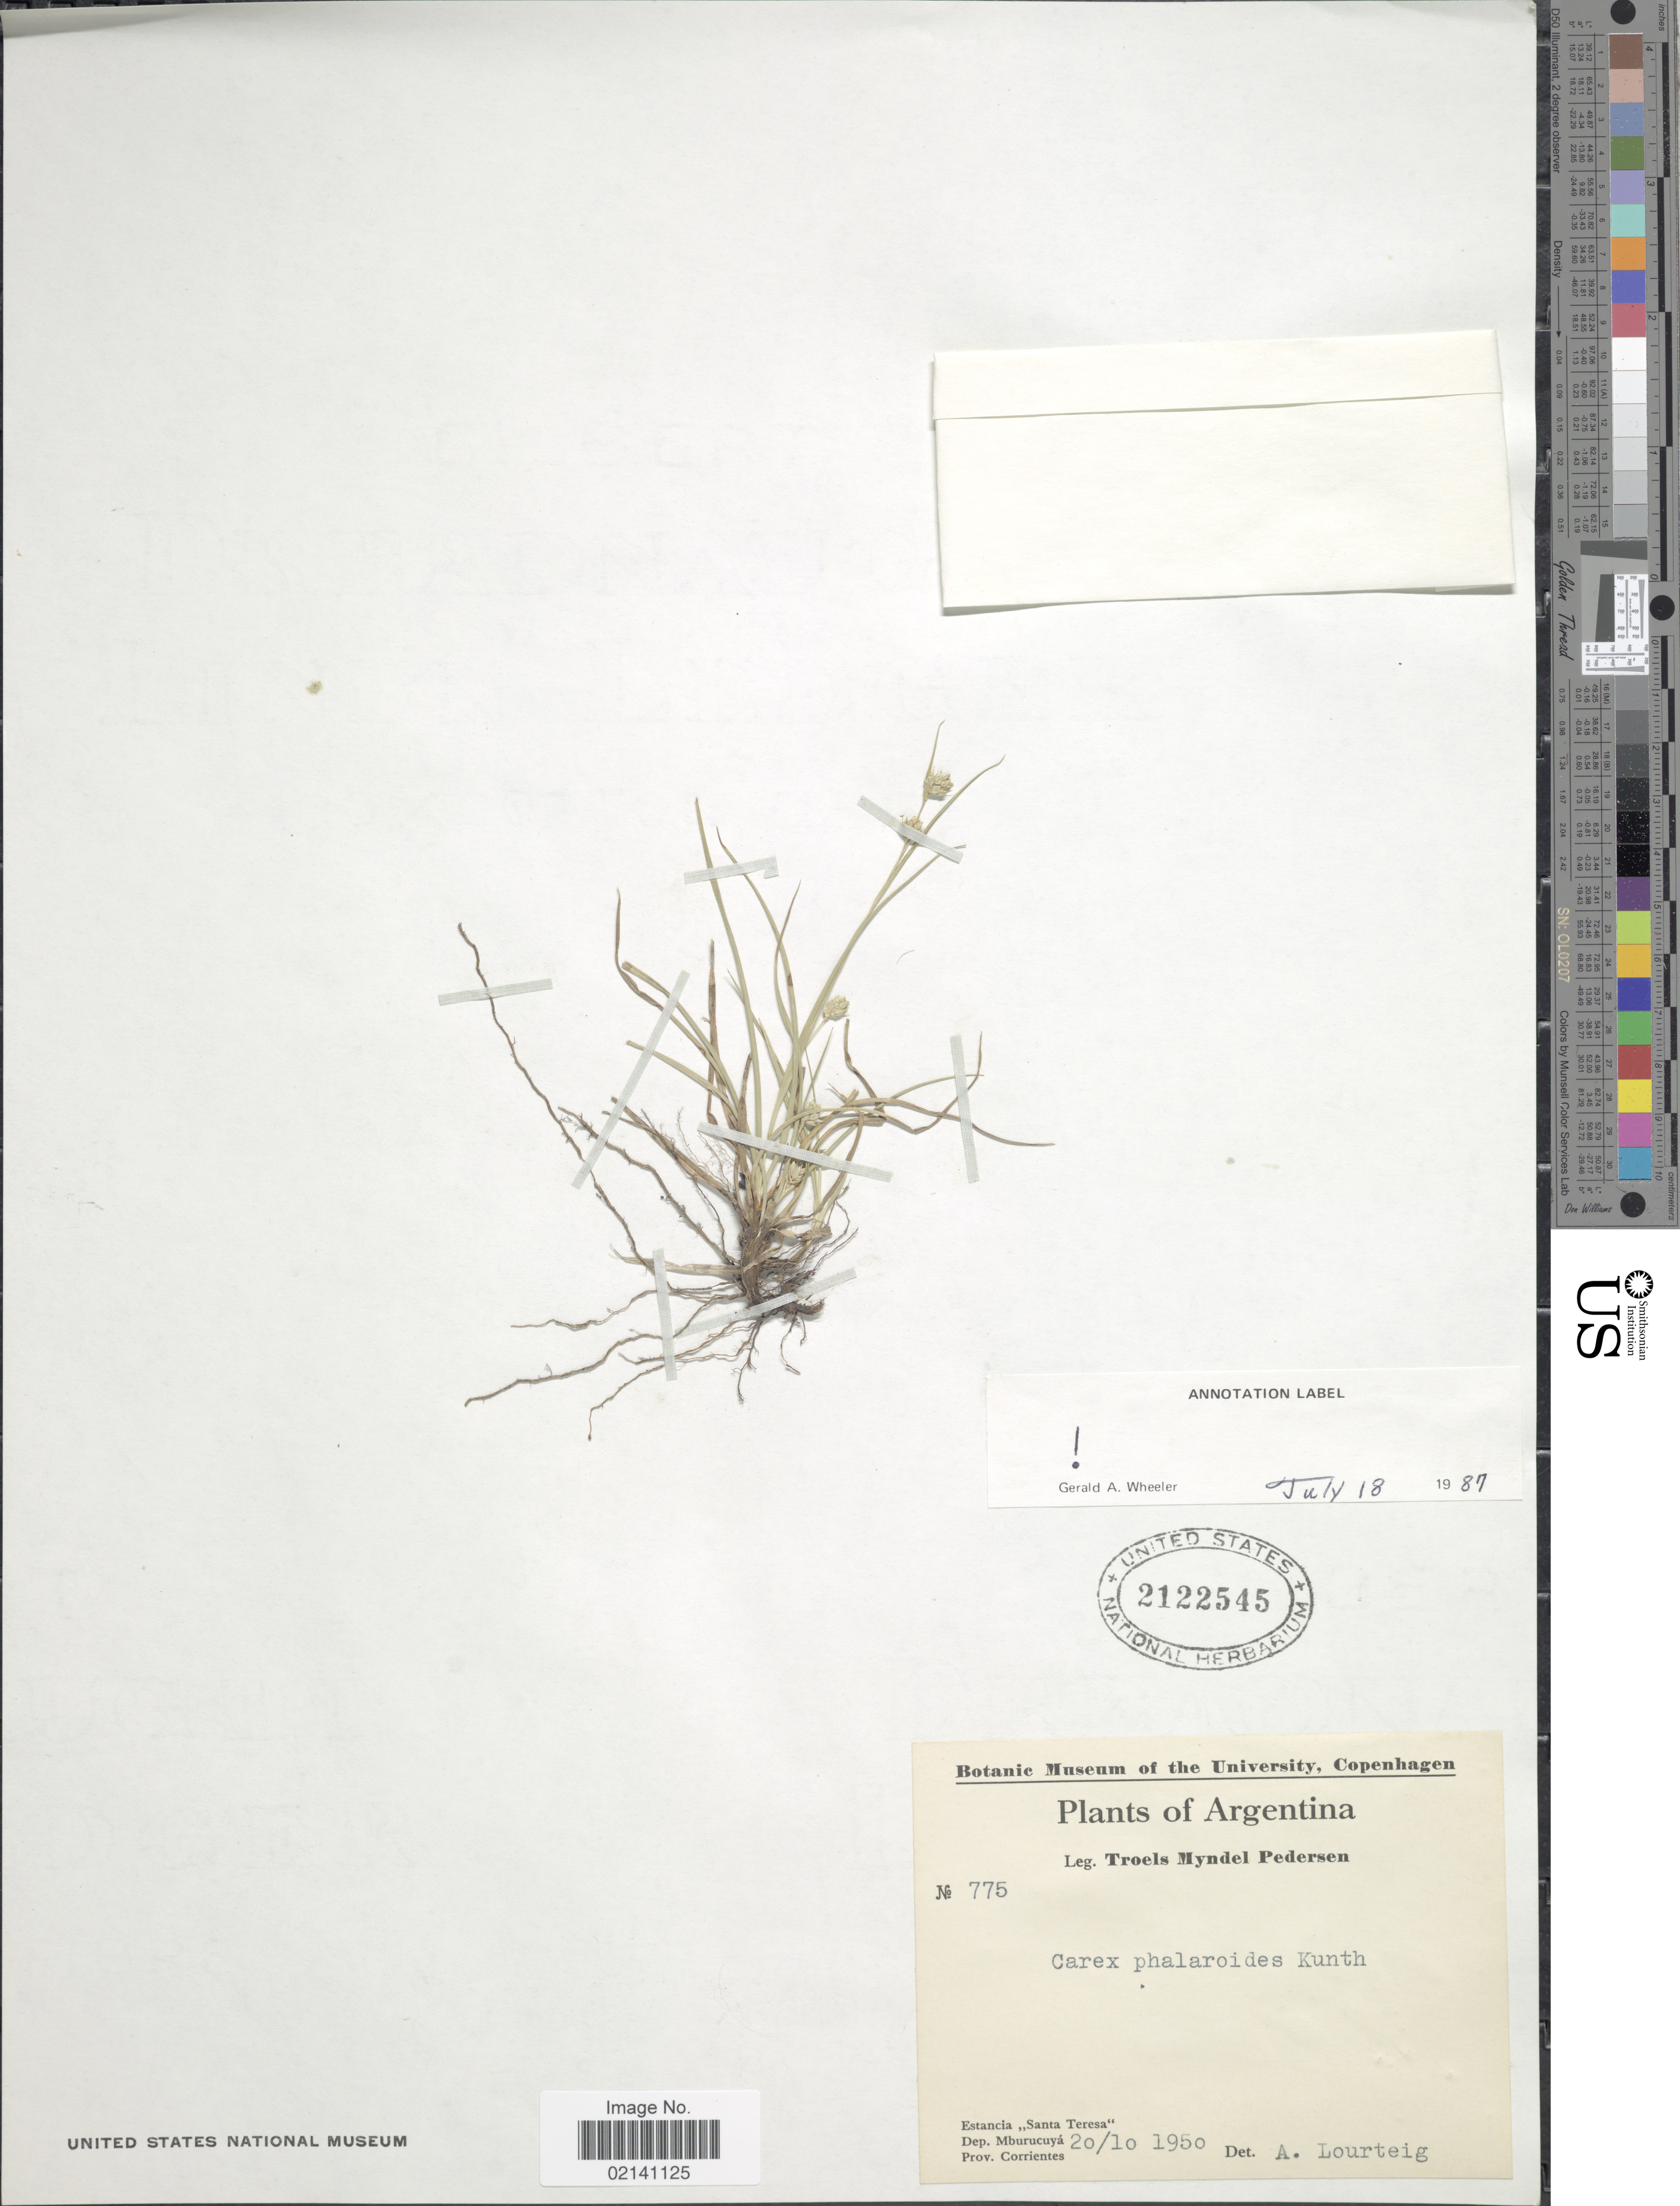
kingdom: Plantae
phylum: Tracheophyta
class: Liliopsida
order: Poales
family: Cyperaceae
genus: Carex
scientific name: Carex phalaroides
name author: Kunth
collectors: T. Pederson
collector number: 775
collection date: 1950-10-20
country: Argentina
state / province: Corrientes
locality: Estancia "Santa Teresa" Dep. Mburucuyam Prov. Corrientes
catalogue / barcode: US 2122545